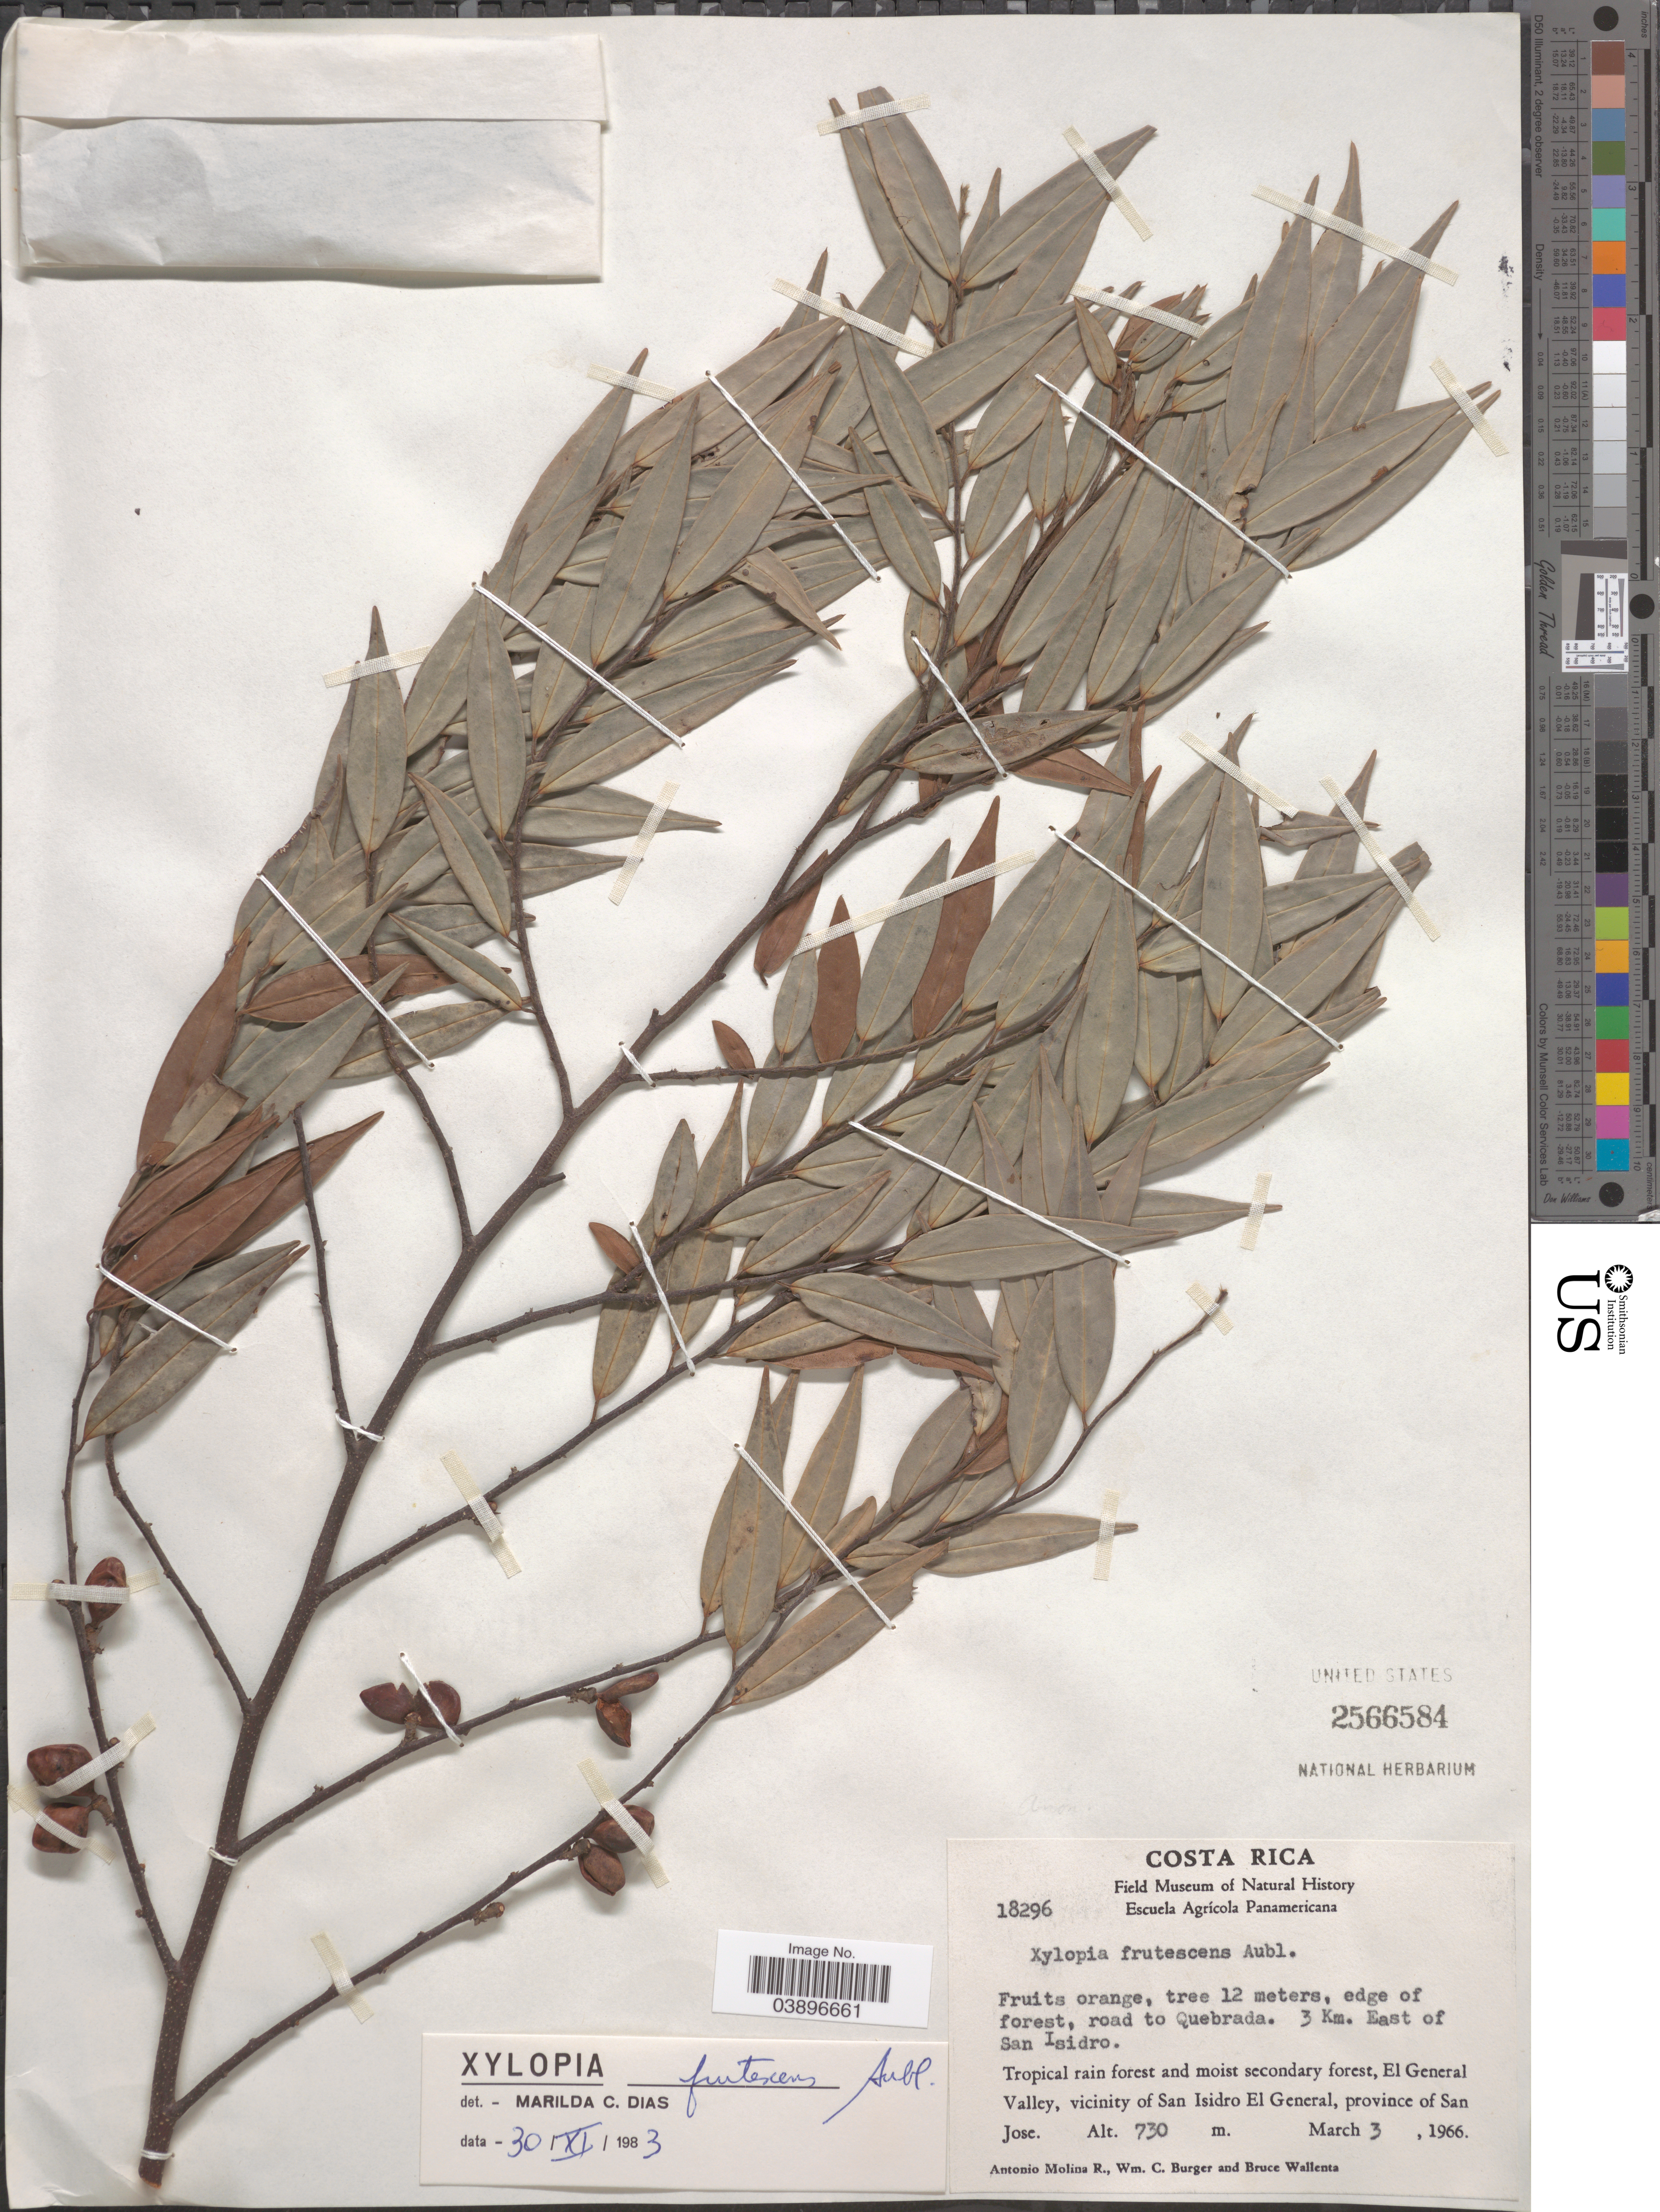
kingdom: Plantae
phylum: Tracheophyta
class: Magnoliopsida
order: Magnoliales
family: Annonaceae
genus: Xylopia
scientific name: Xylopia frutescens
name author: Aubl.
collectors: A. Molina R., W. Burger & B. Wallenta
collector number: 18296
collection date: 1966-03-03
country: Costa Rica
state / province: San José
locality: Edge of forest, road to Quebrada. 3 Km. East of San Isidro. Tropical rain forest and moist secondary forest, El General Valley, vicinity of San Isidro El General.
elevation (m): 730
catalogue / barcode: US 2566584